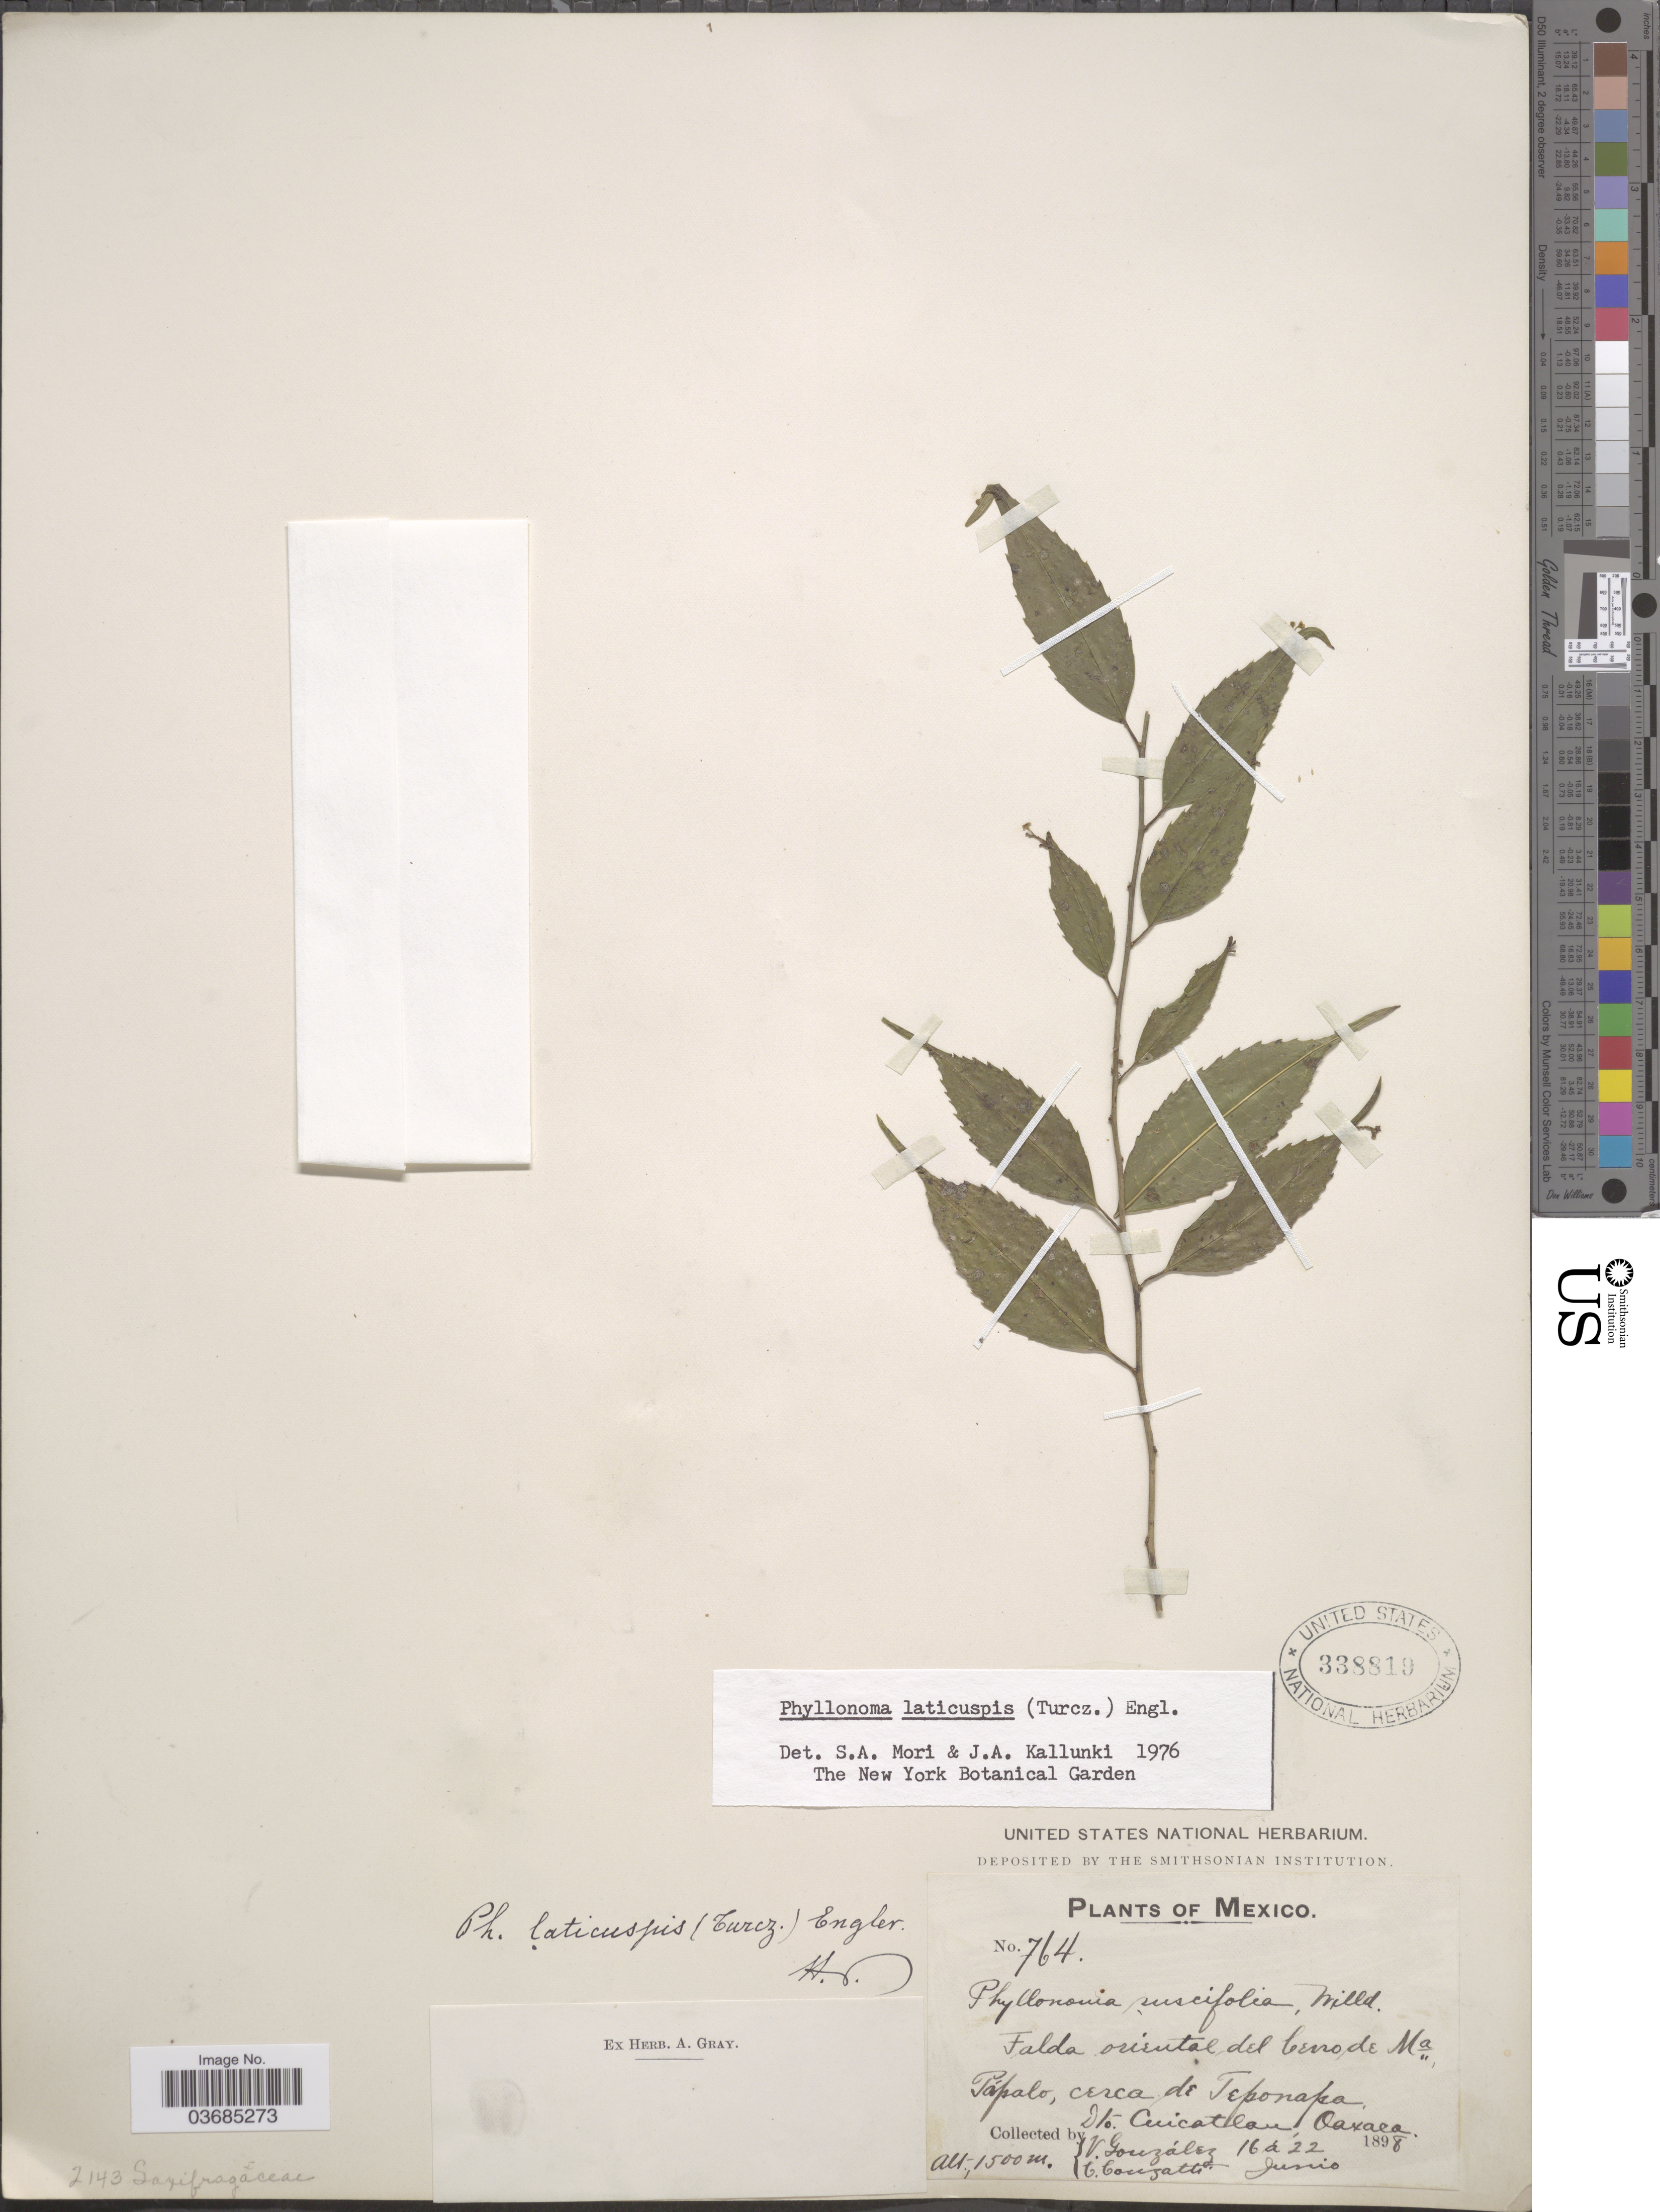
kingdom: Plantae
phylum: Tracheophyta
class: Magnoliopsida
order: Aquifoliales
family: Phyllonomaceae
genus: Phyllonoma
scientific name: Phyllonoma laticuspis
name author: (Turcz.) Engl.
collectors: V. González & C. Conzatti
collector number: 764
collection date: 1898-06-16/1989-06-22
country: Mexico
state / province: Oaxaca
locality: Falda oriental del Cerro de Ma Pápalo, cerca de Teponapa. Dto. Cuicatlan.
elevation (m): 1500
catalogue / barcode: US 338819